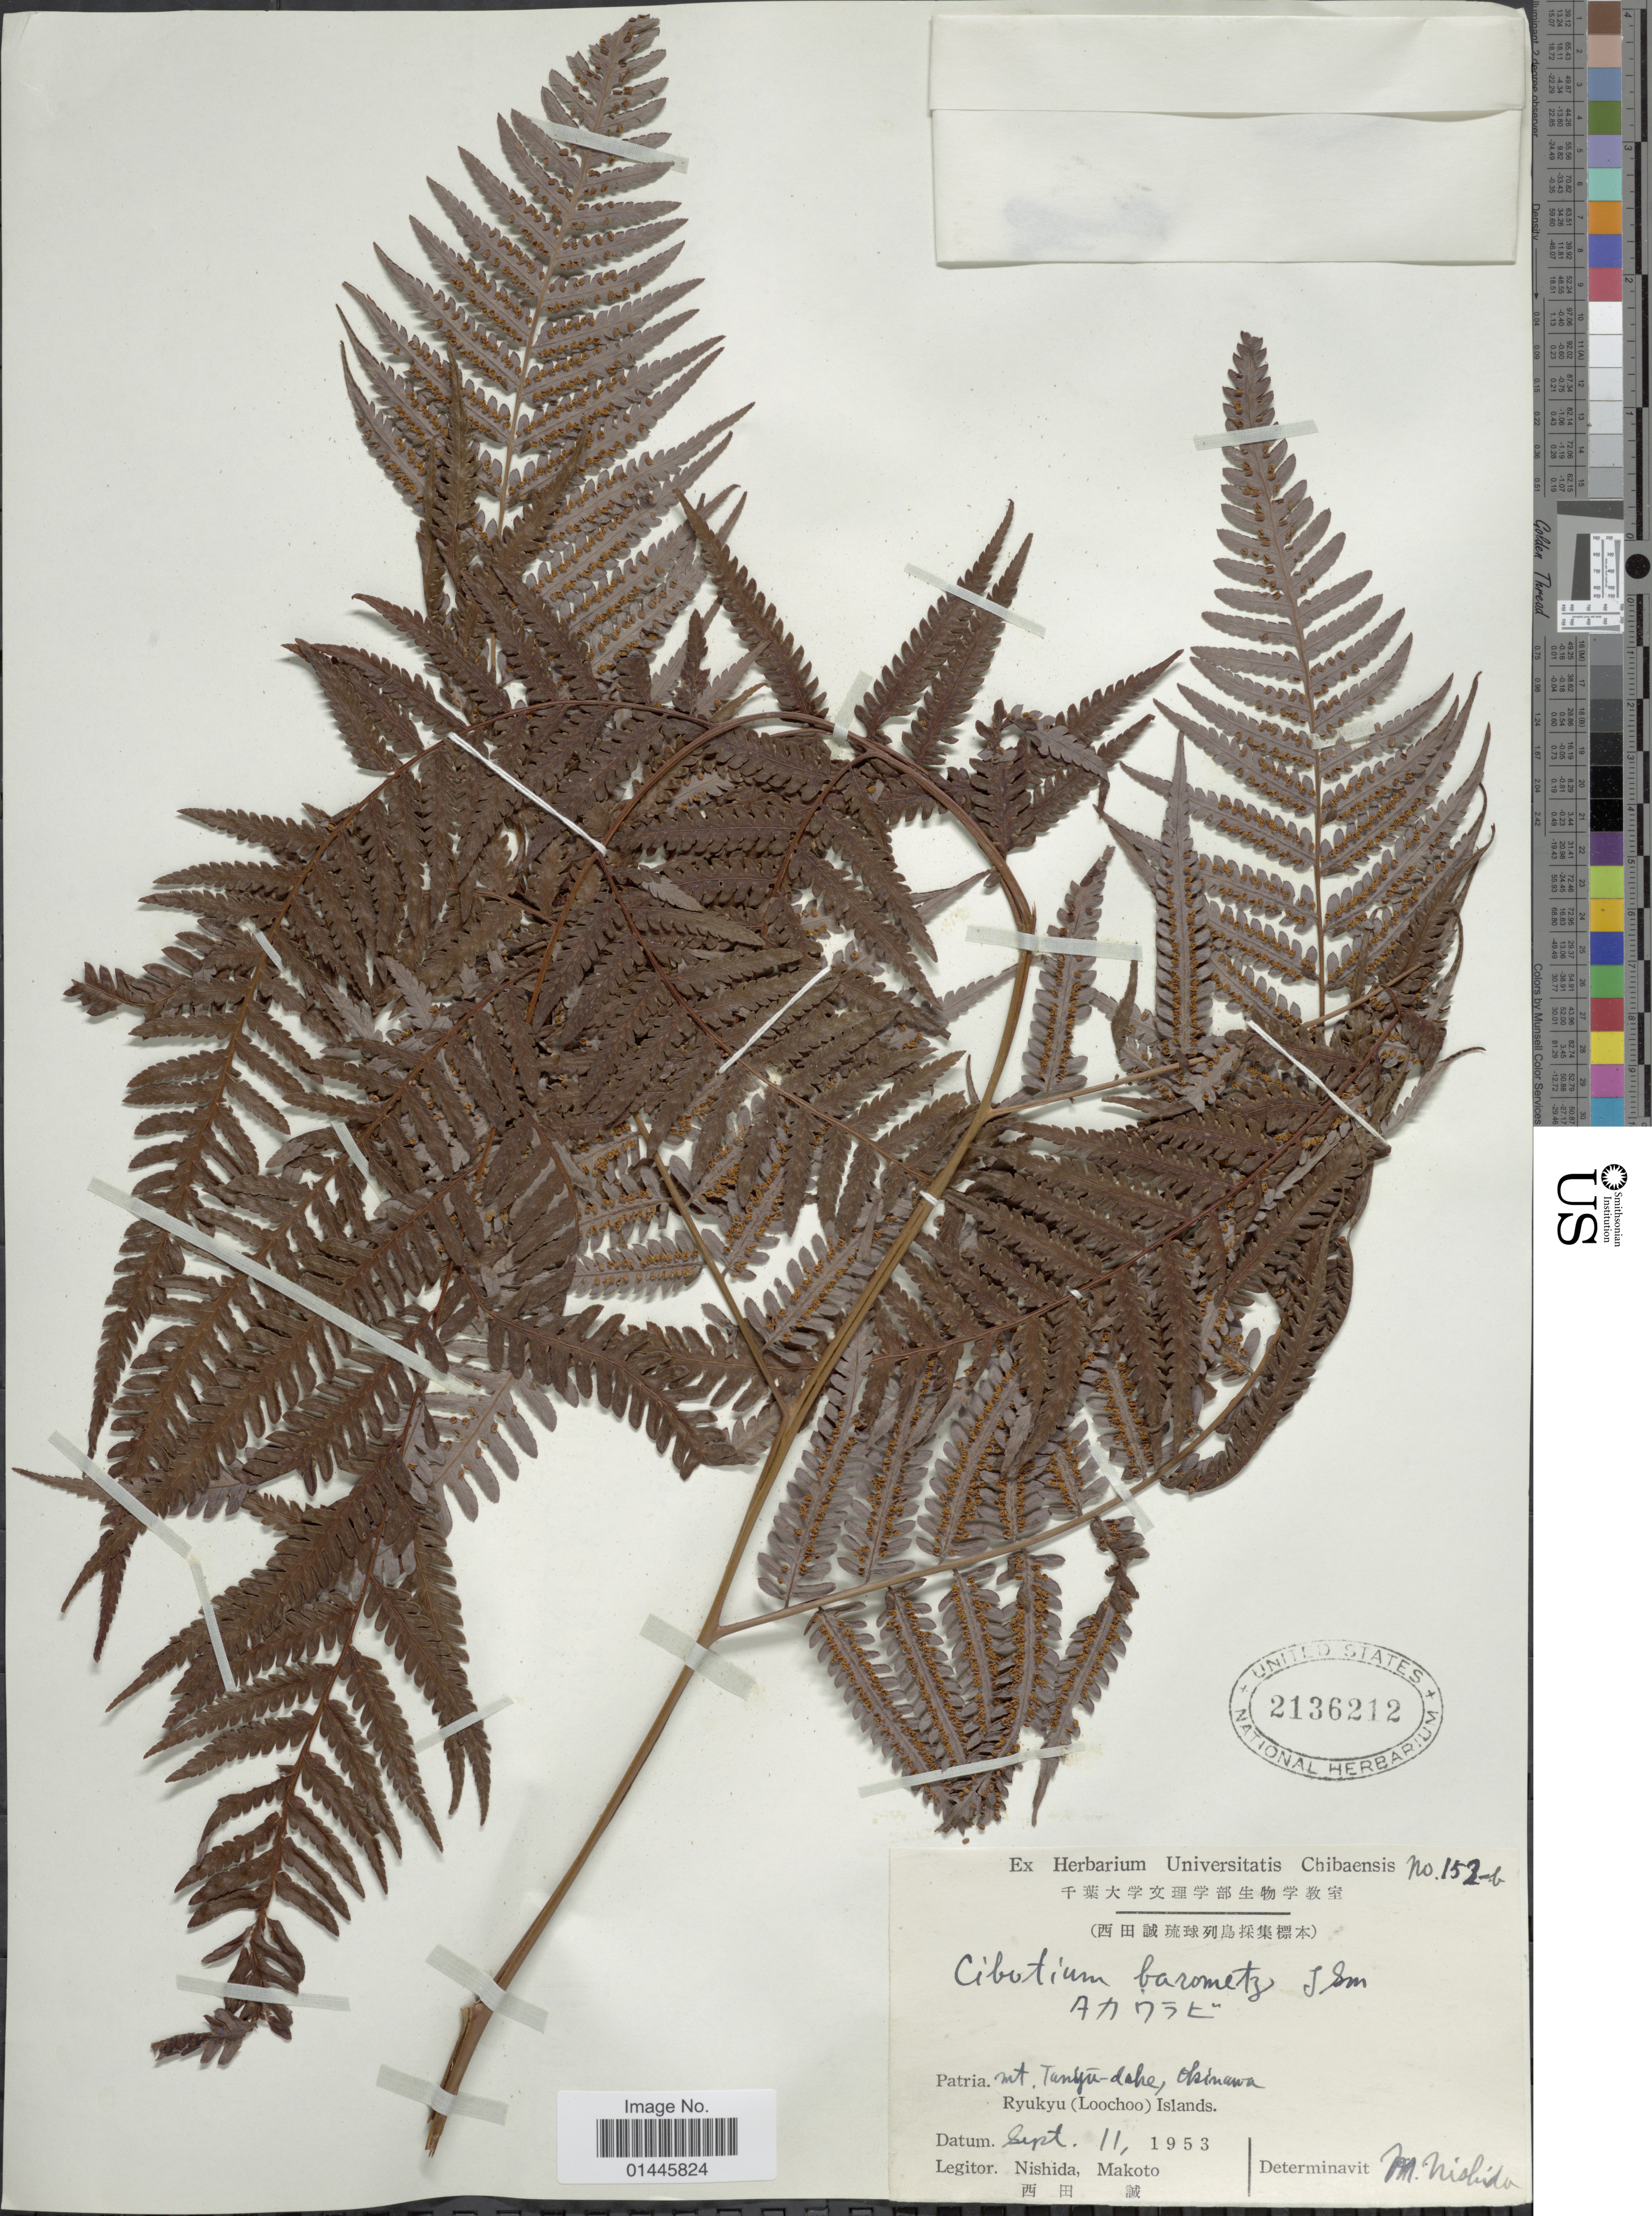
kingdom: Plantae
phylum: Tracheophyta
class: Polypodiopsida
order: Cyatheales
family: Cibotiaceae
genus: Cibotium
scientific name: Cibotium barometz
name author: (L.) J. Sm.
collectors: Nishida & Makoto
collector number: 152-b*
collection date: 1953-09-11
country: Japan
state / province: Okinawa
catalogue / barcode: US 2136212